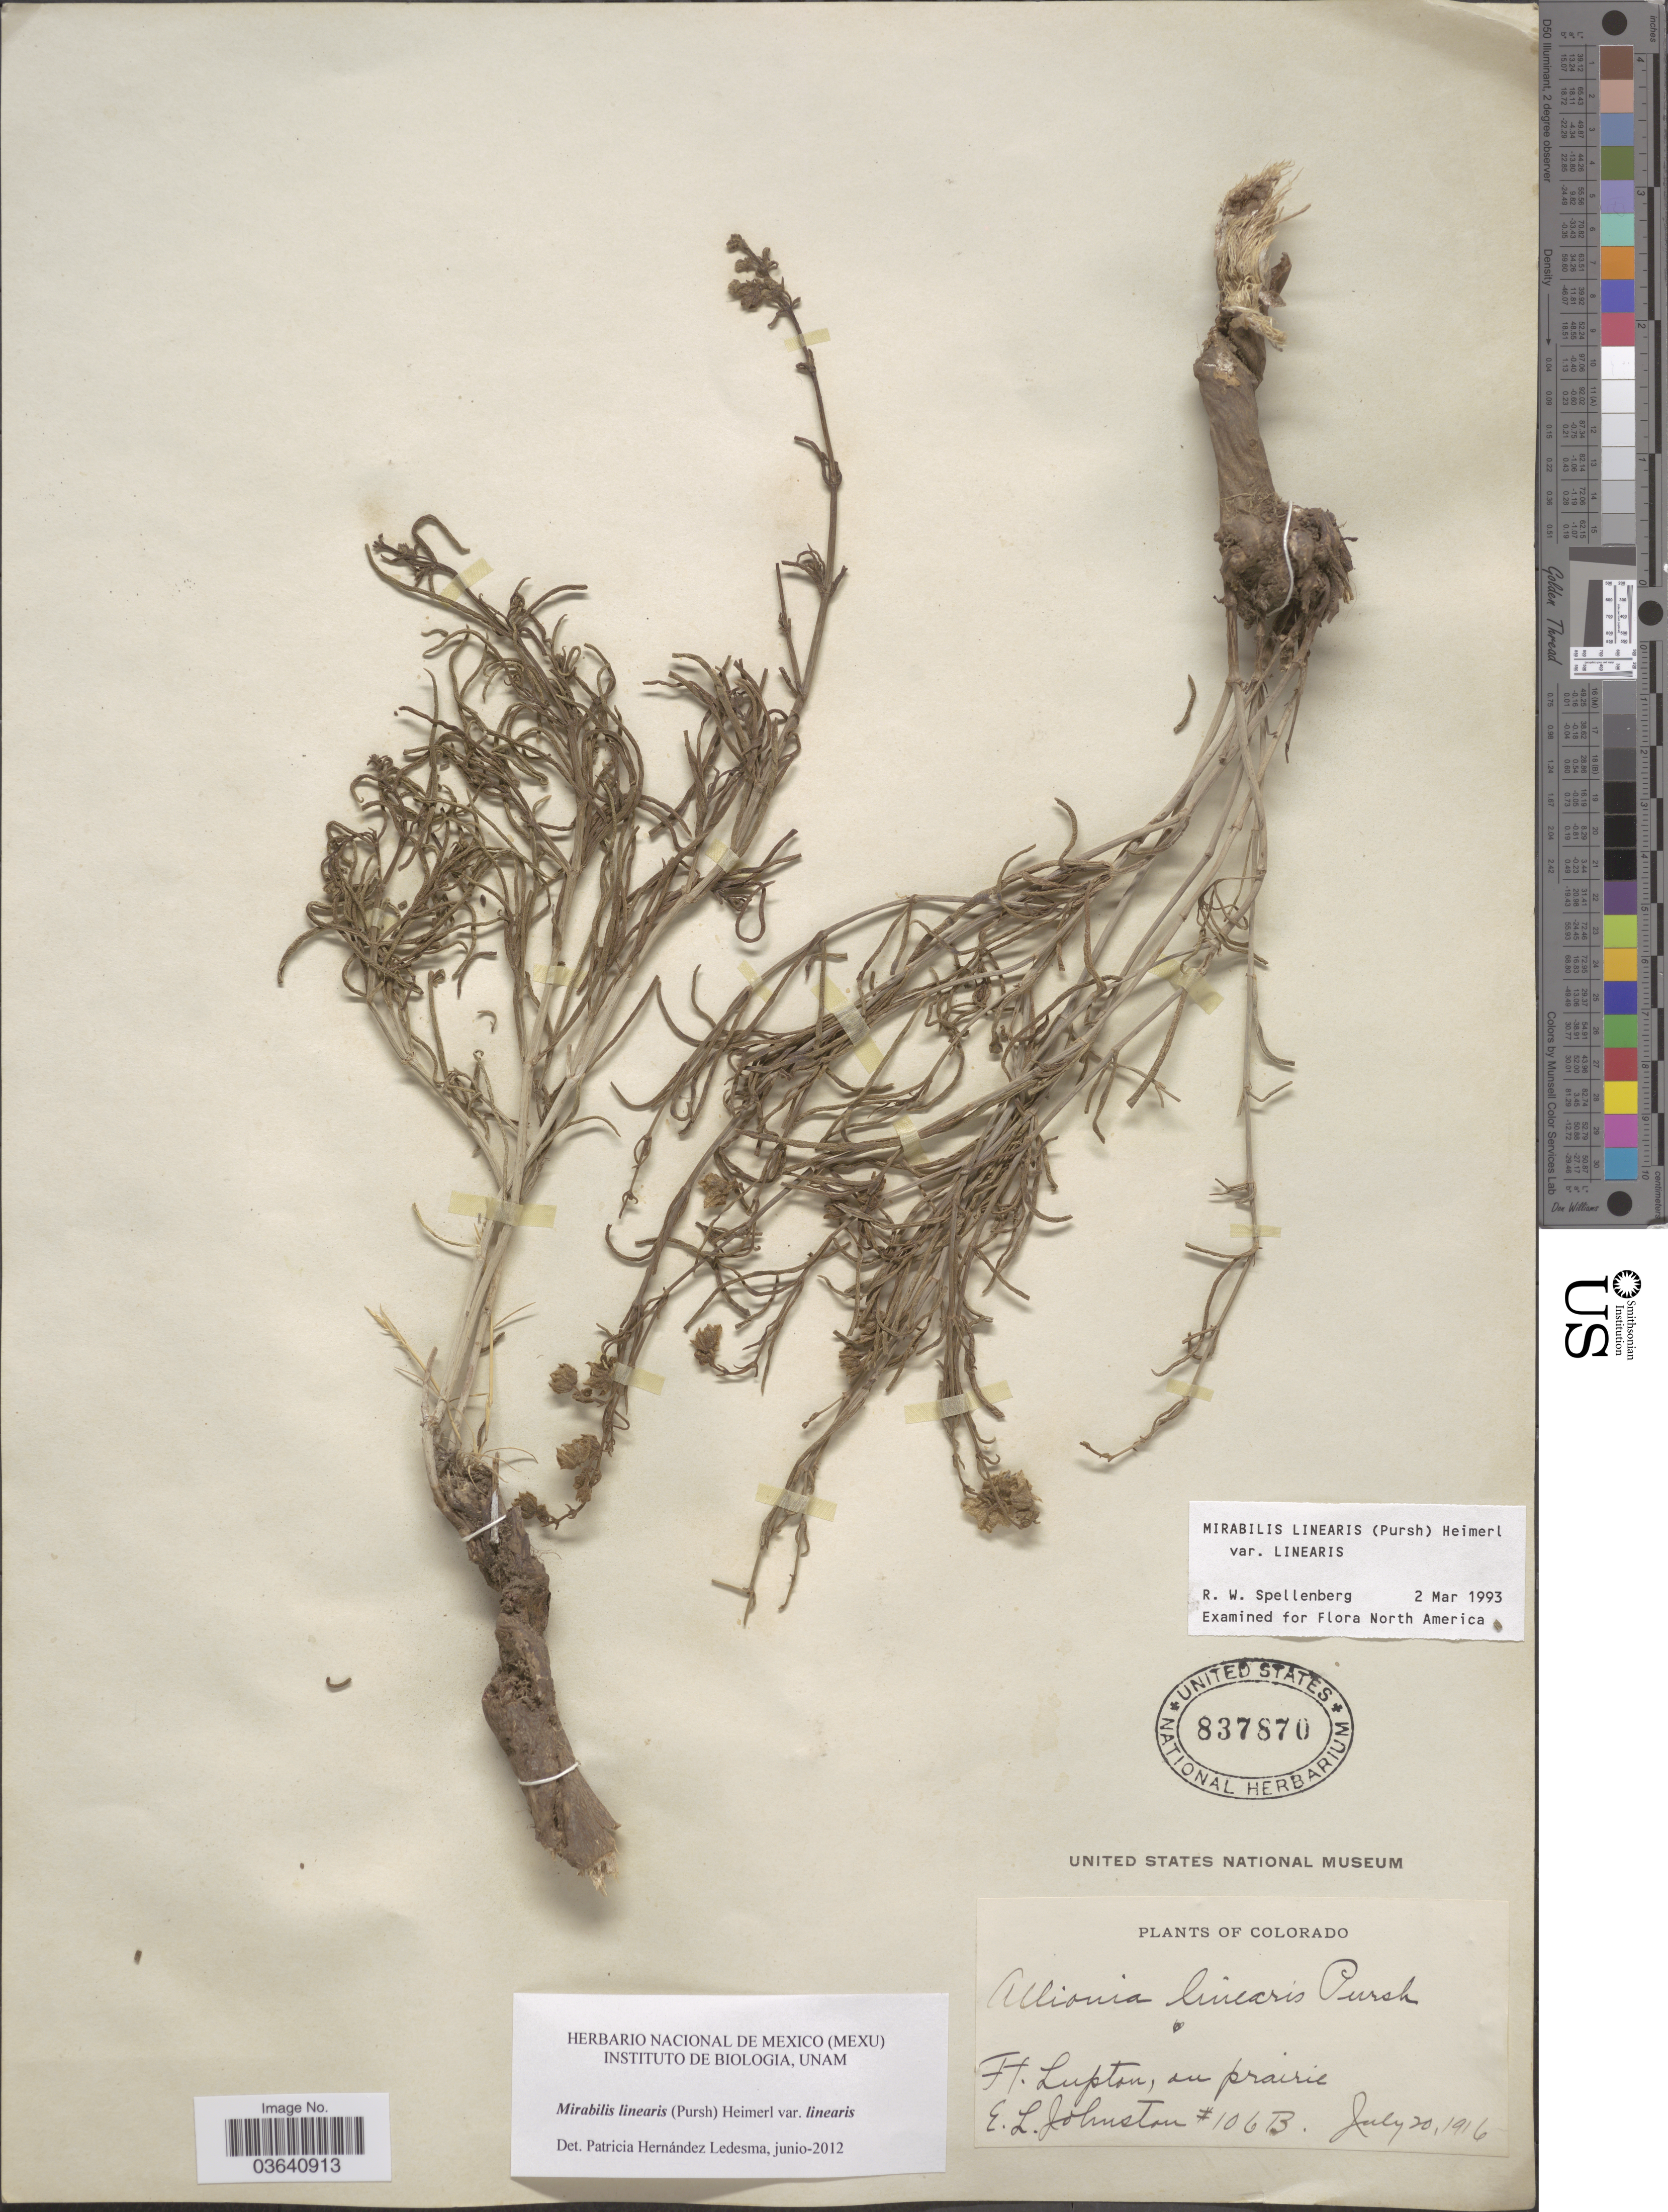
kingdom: Plantae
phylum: Tracheophyta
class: Magnoliopsida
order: Caryophyllales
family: Nyctaginaceae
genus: Mirabilis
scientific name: Mirabilis linearis var. linearis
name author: (Pursh) Heimerl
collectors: E. L. Johnston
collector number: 106B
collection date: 1916-07-20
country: United States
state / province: Colorado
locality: Ft. Lupton.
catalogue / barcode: US 837870